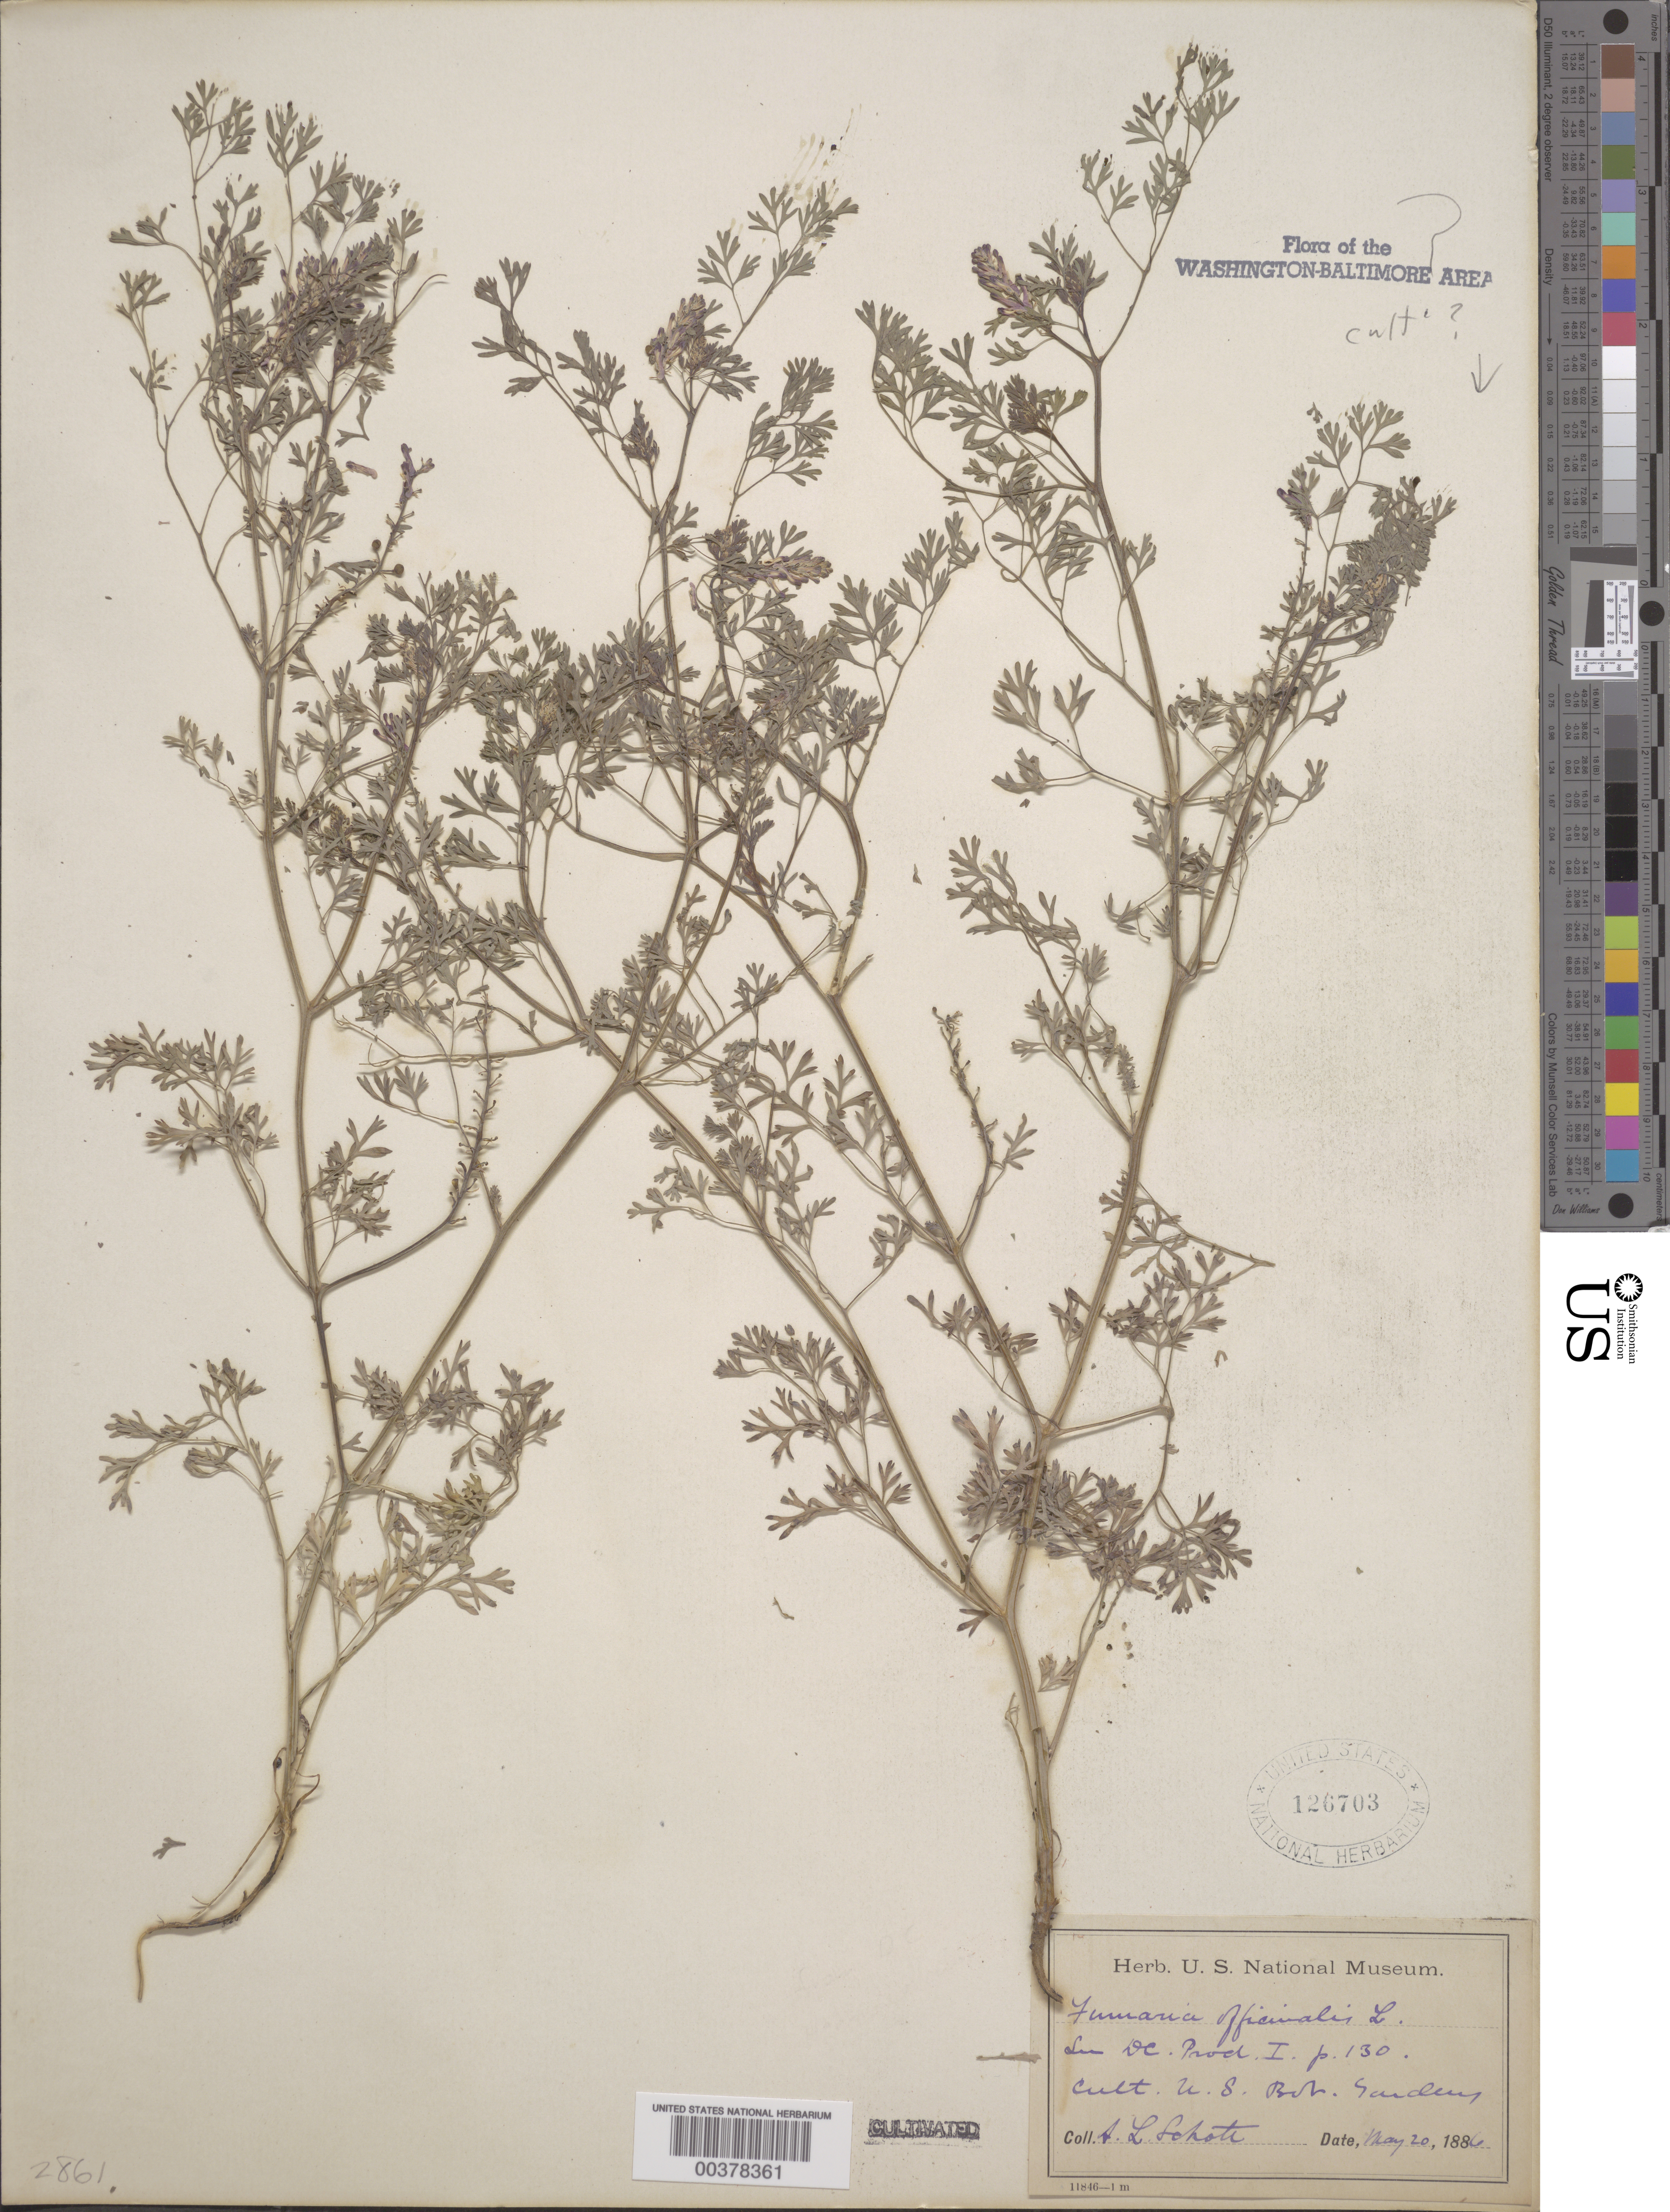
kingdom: Plantae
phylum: Tracheophyta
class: Magnoliopsida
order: Ranunculales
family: Papaveraceae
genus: Fumaria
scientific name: Fumaria officinalis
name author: L.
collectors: A. L. Schott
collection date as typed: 20 May 1886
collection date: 1886-05-20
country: United States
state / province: District of Columbia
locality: Botanical Gardens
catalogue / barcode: US 126703